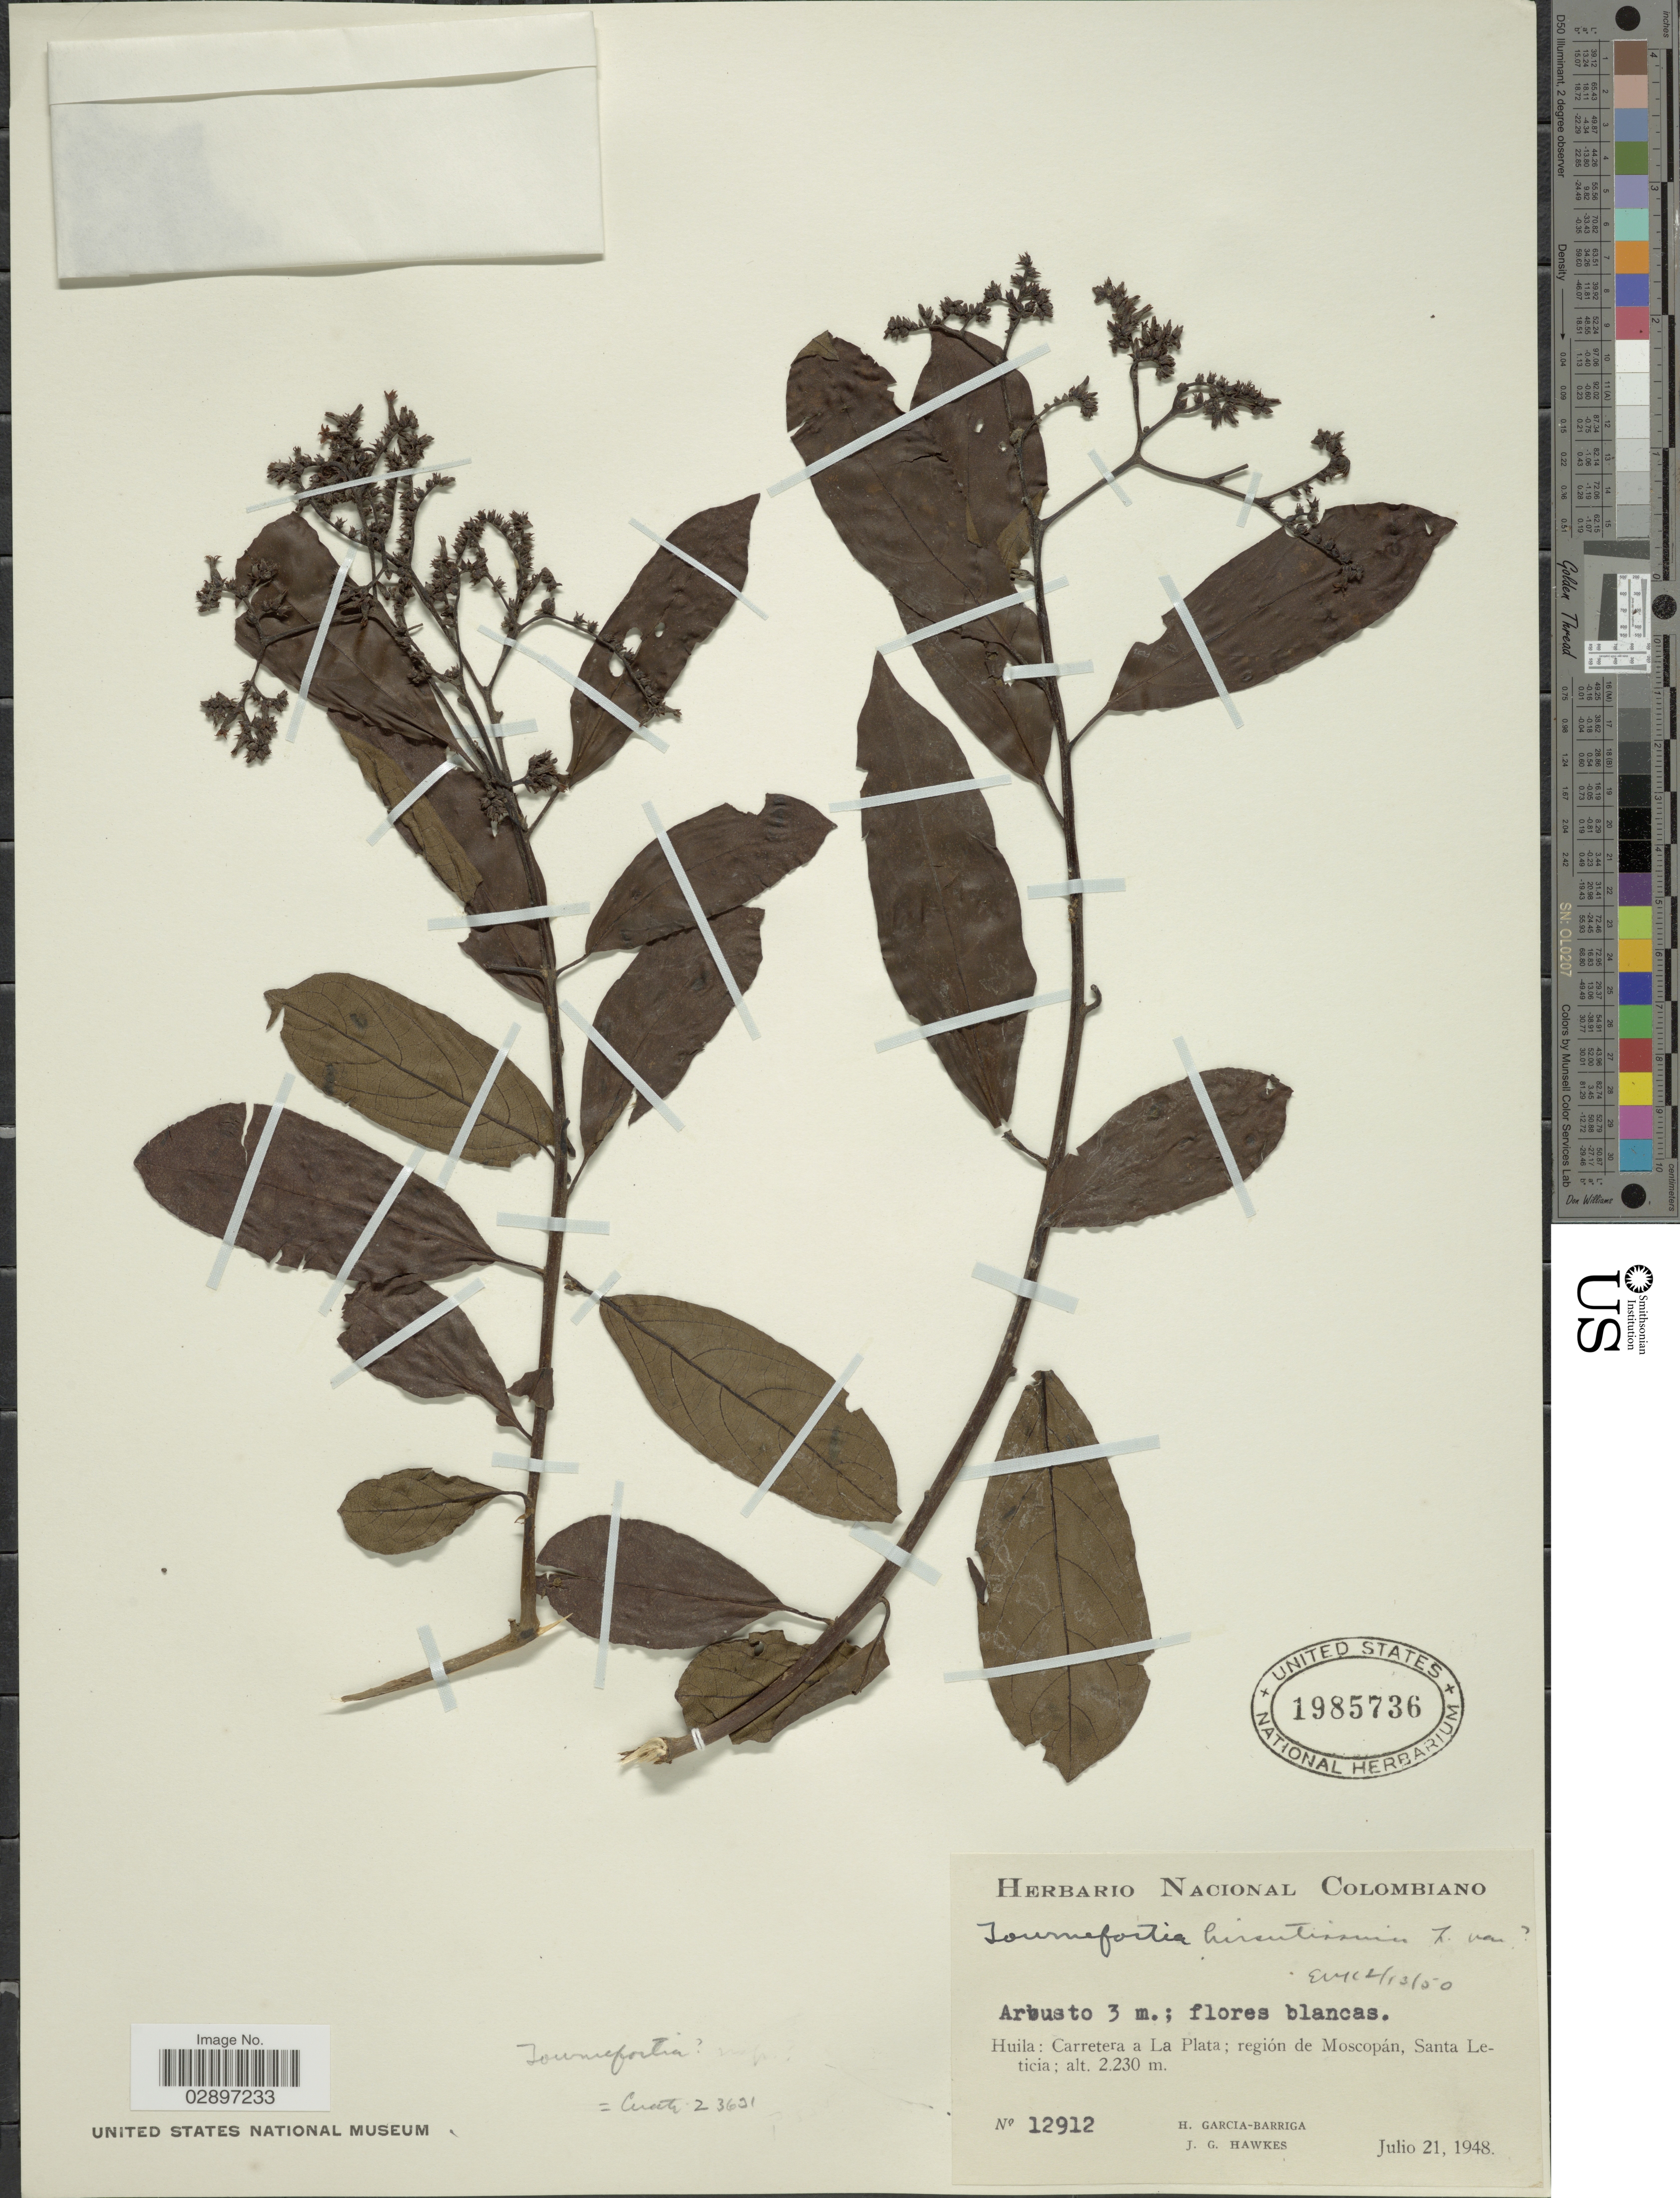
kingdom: Plantae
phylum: Tracheophyta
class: Magnoliopsida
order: Boraginales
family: Heliotropiaceae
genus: Tournefortia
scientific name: Tournefortia hirsutissima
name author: L.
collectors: H. García Barriga & J. Hawkes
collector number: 12912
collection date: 1948-07-21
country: Colombia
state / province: Huila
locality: Huila; Carretera a La Plata; región de Moscopán, Santa Le-ticia.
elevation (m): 2230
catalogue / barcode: US 1985736